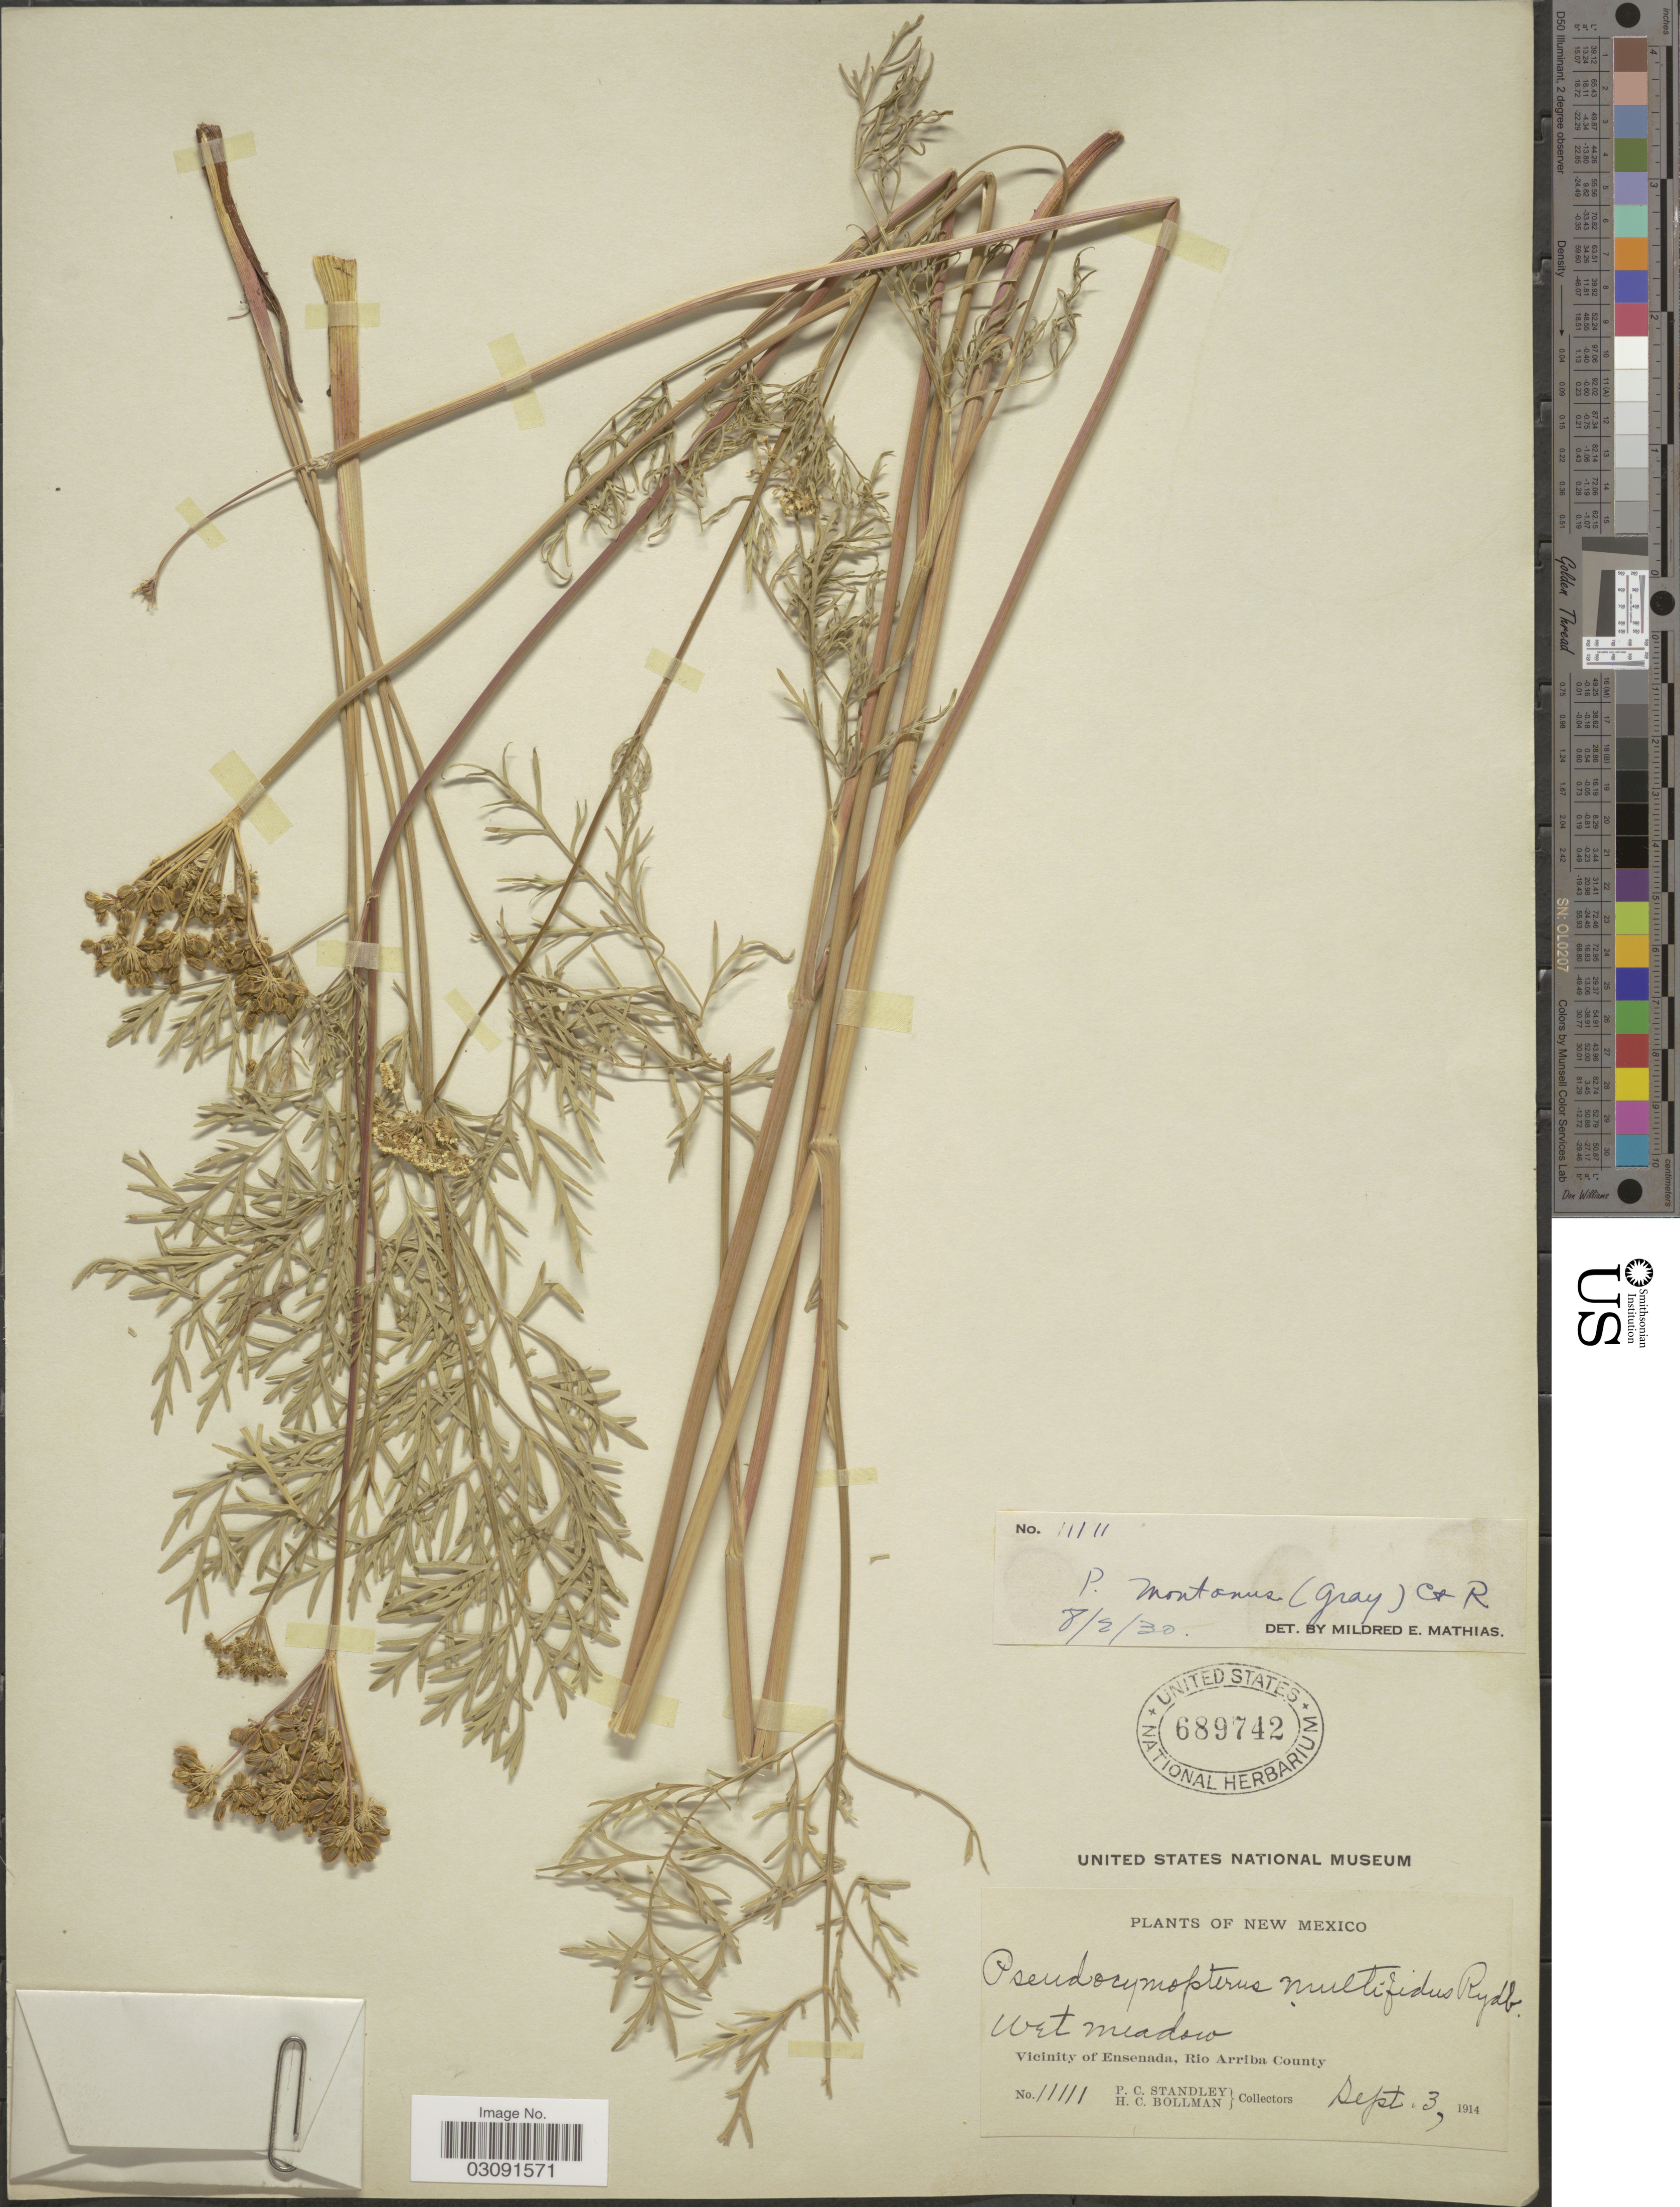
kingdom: Plantae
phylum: Tracheophyta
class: Magnoliopsida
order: Apiales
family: Apiaceae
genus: Pseudocymopterus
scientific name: Pseudocymopterus montanus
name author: (A. Gray) J.M. Coult. & Rose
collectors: P. C. Standley & H. C. Bollman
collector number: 11111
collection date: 1914-09-03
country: United States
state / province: New Mexico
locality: Vicinity of Ensenada, Rio Arriba County.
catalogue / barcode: US 689742